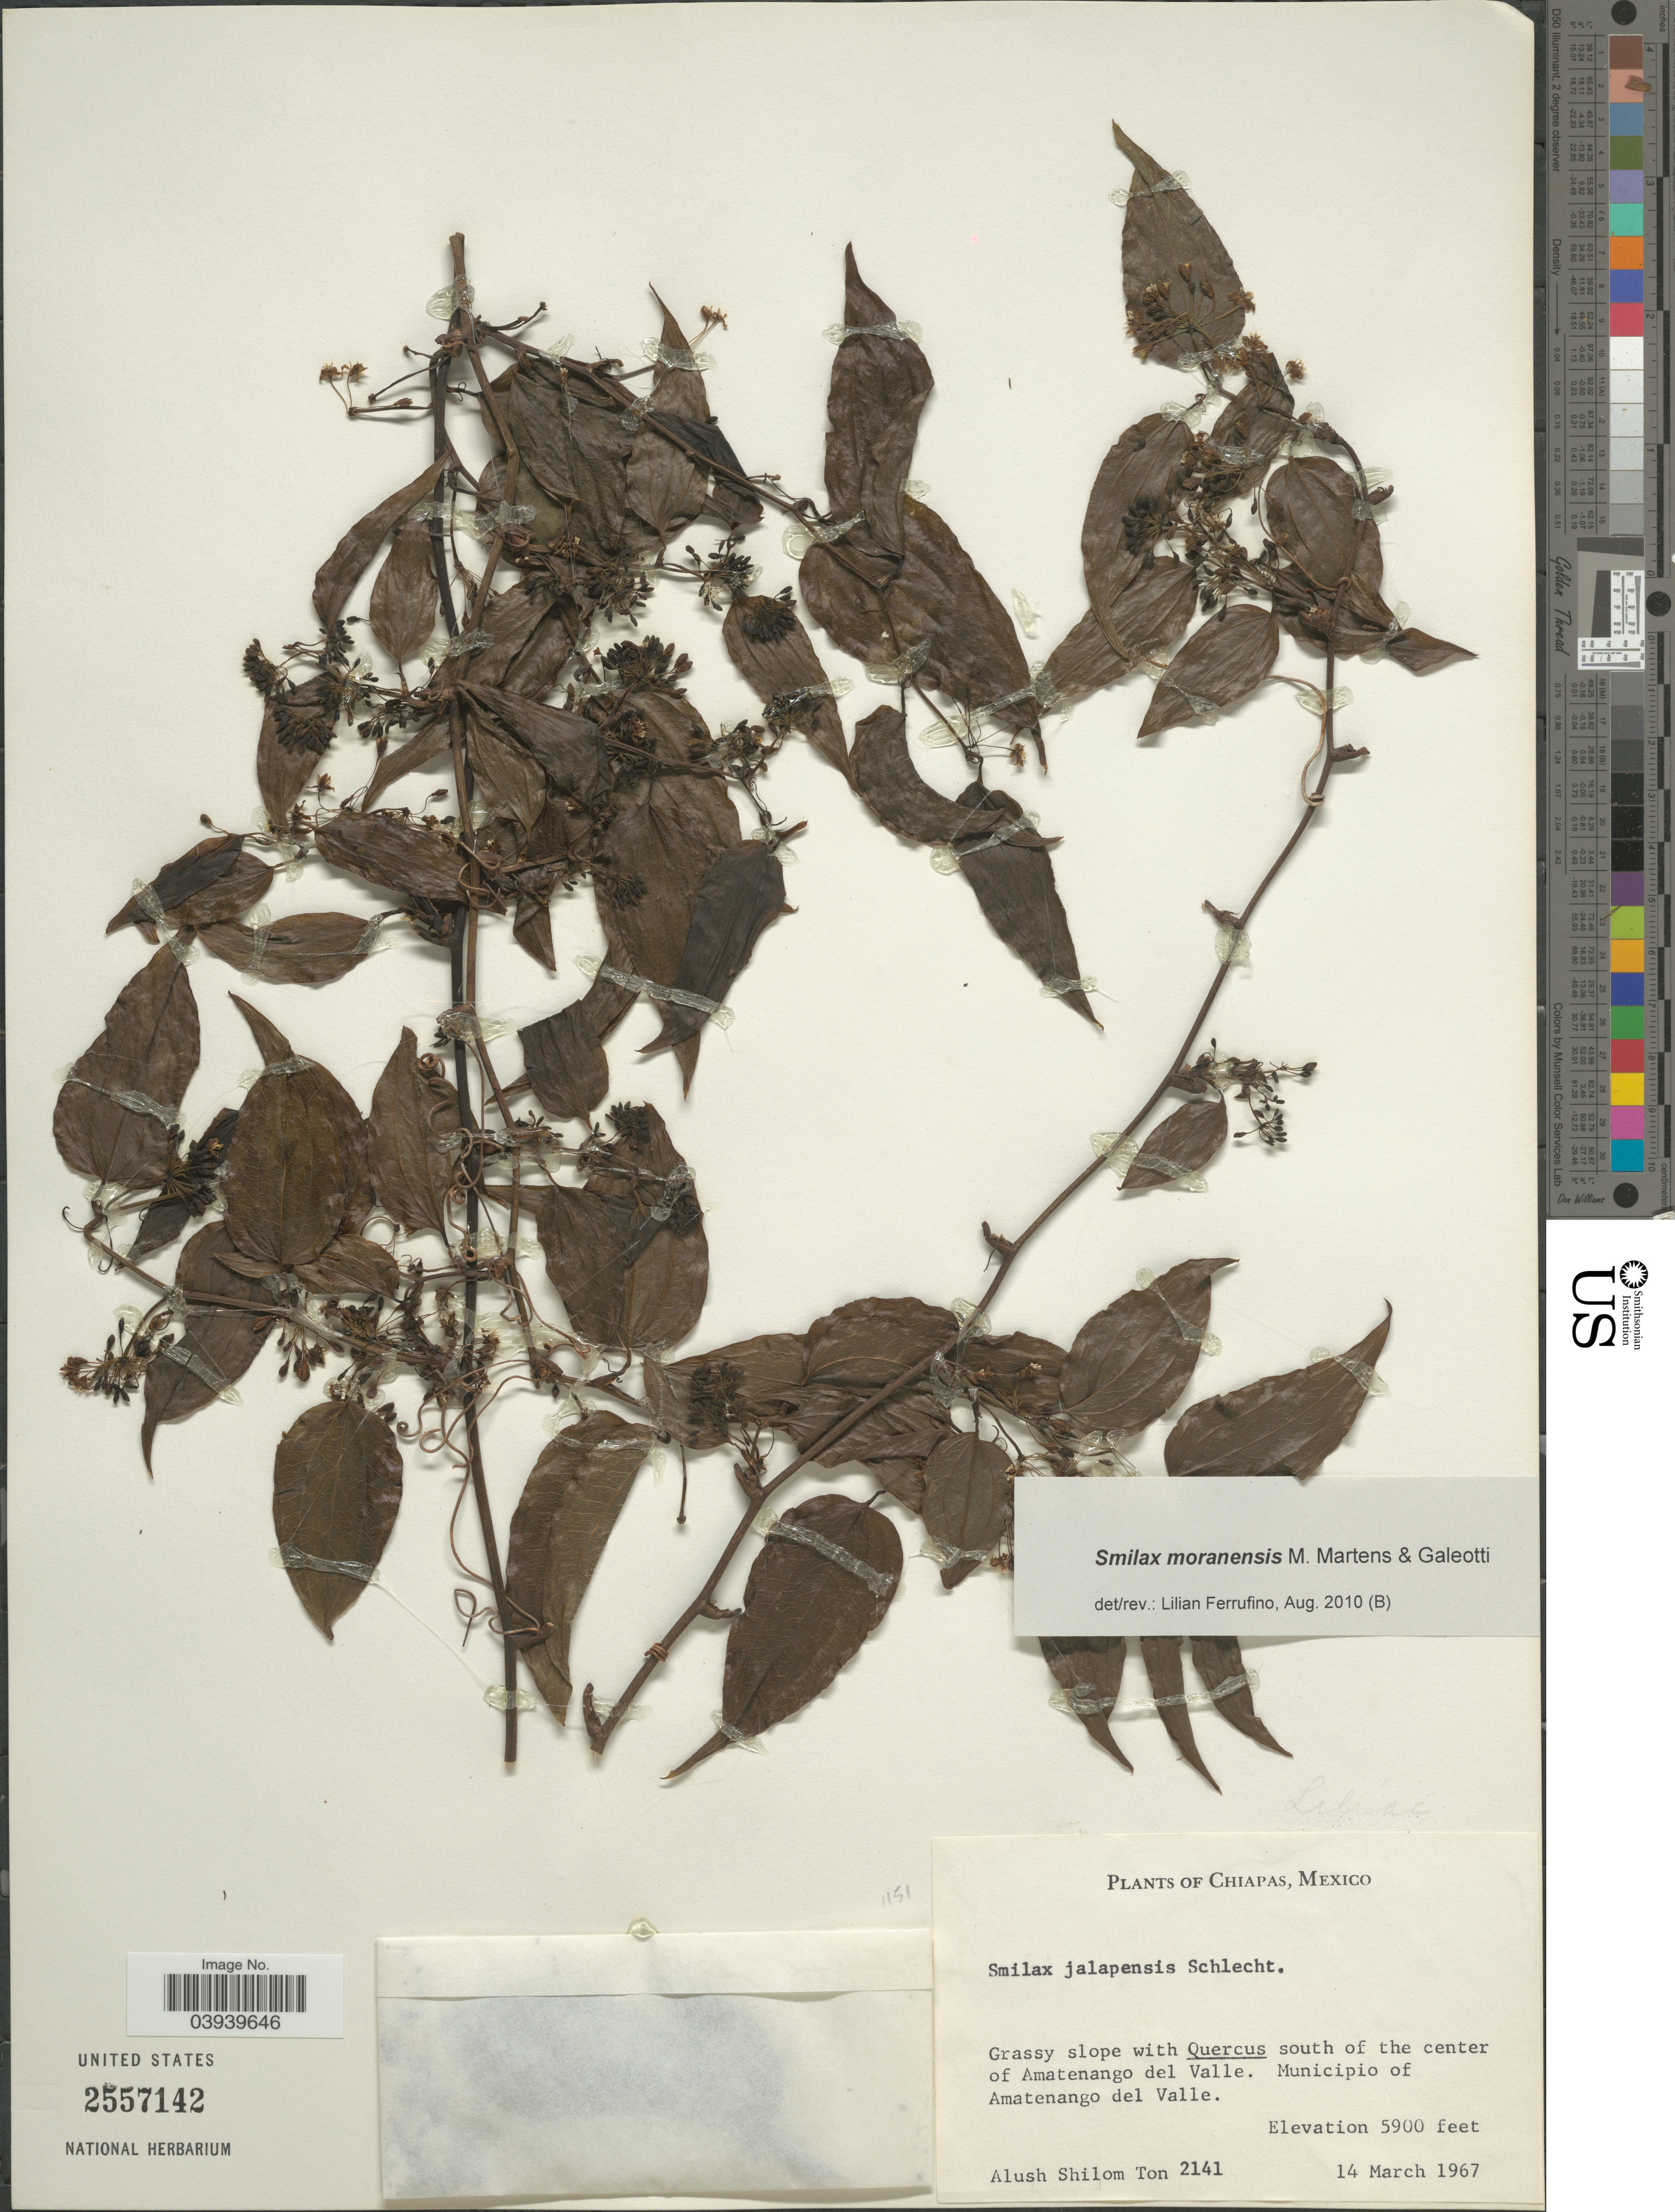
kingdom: Plantae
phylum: Tracheophyta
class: Liliopsida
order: Liliales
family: Smilacaceae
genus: Smilax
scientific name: Smilax moranensis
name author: M. Martens & Galeotti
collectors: A. S. Ton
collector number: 2141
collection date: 1967-03-14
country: Mexico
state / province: Chiapas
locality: South of the center of Amatenango del Valle. Municipio of Amatenango del Valle.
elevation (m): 1798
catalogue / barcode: US 2557142